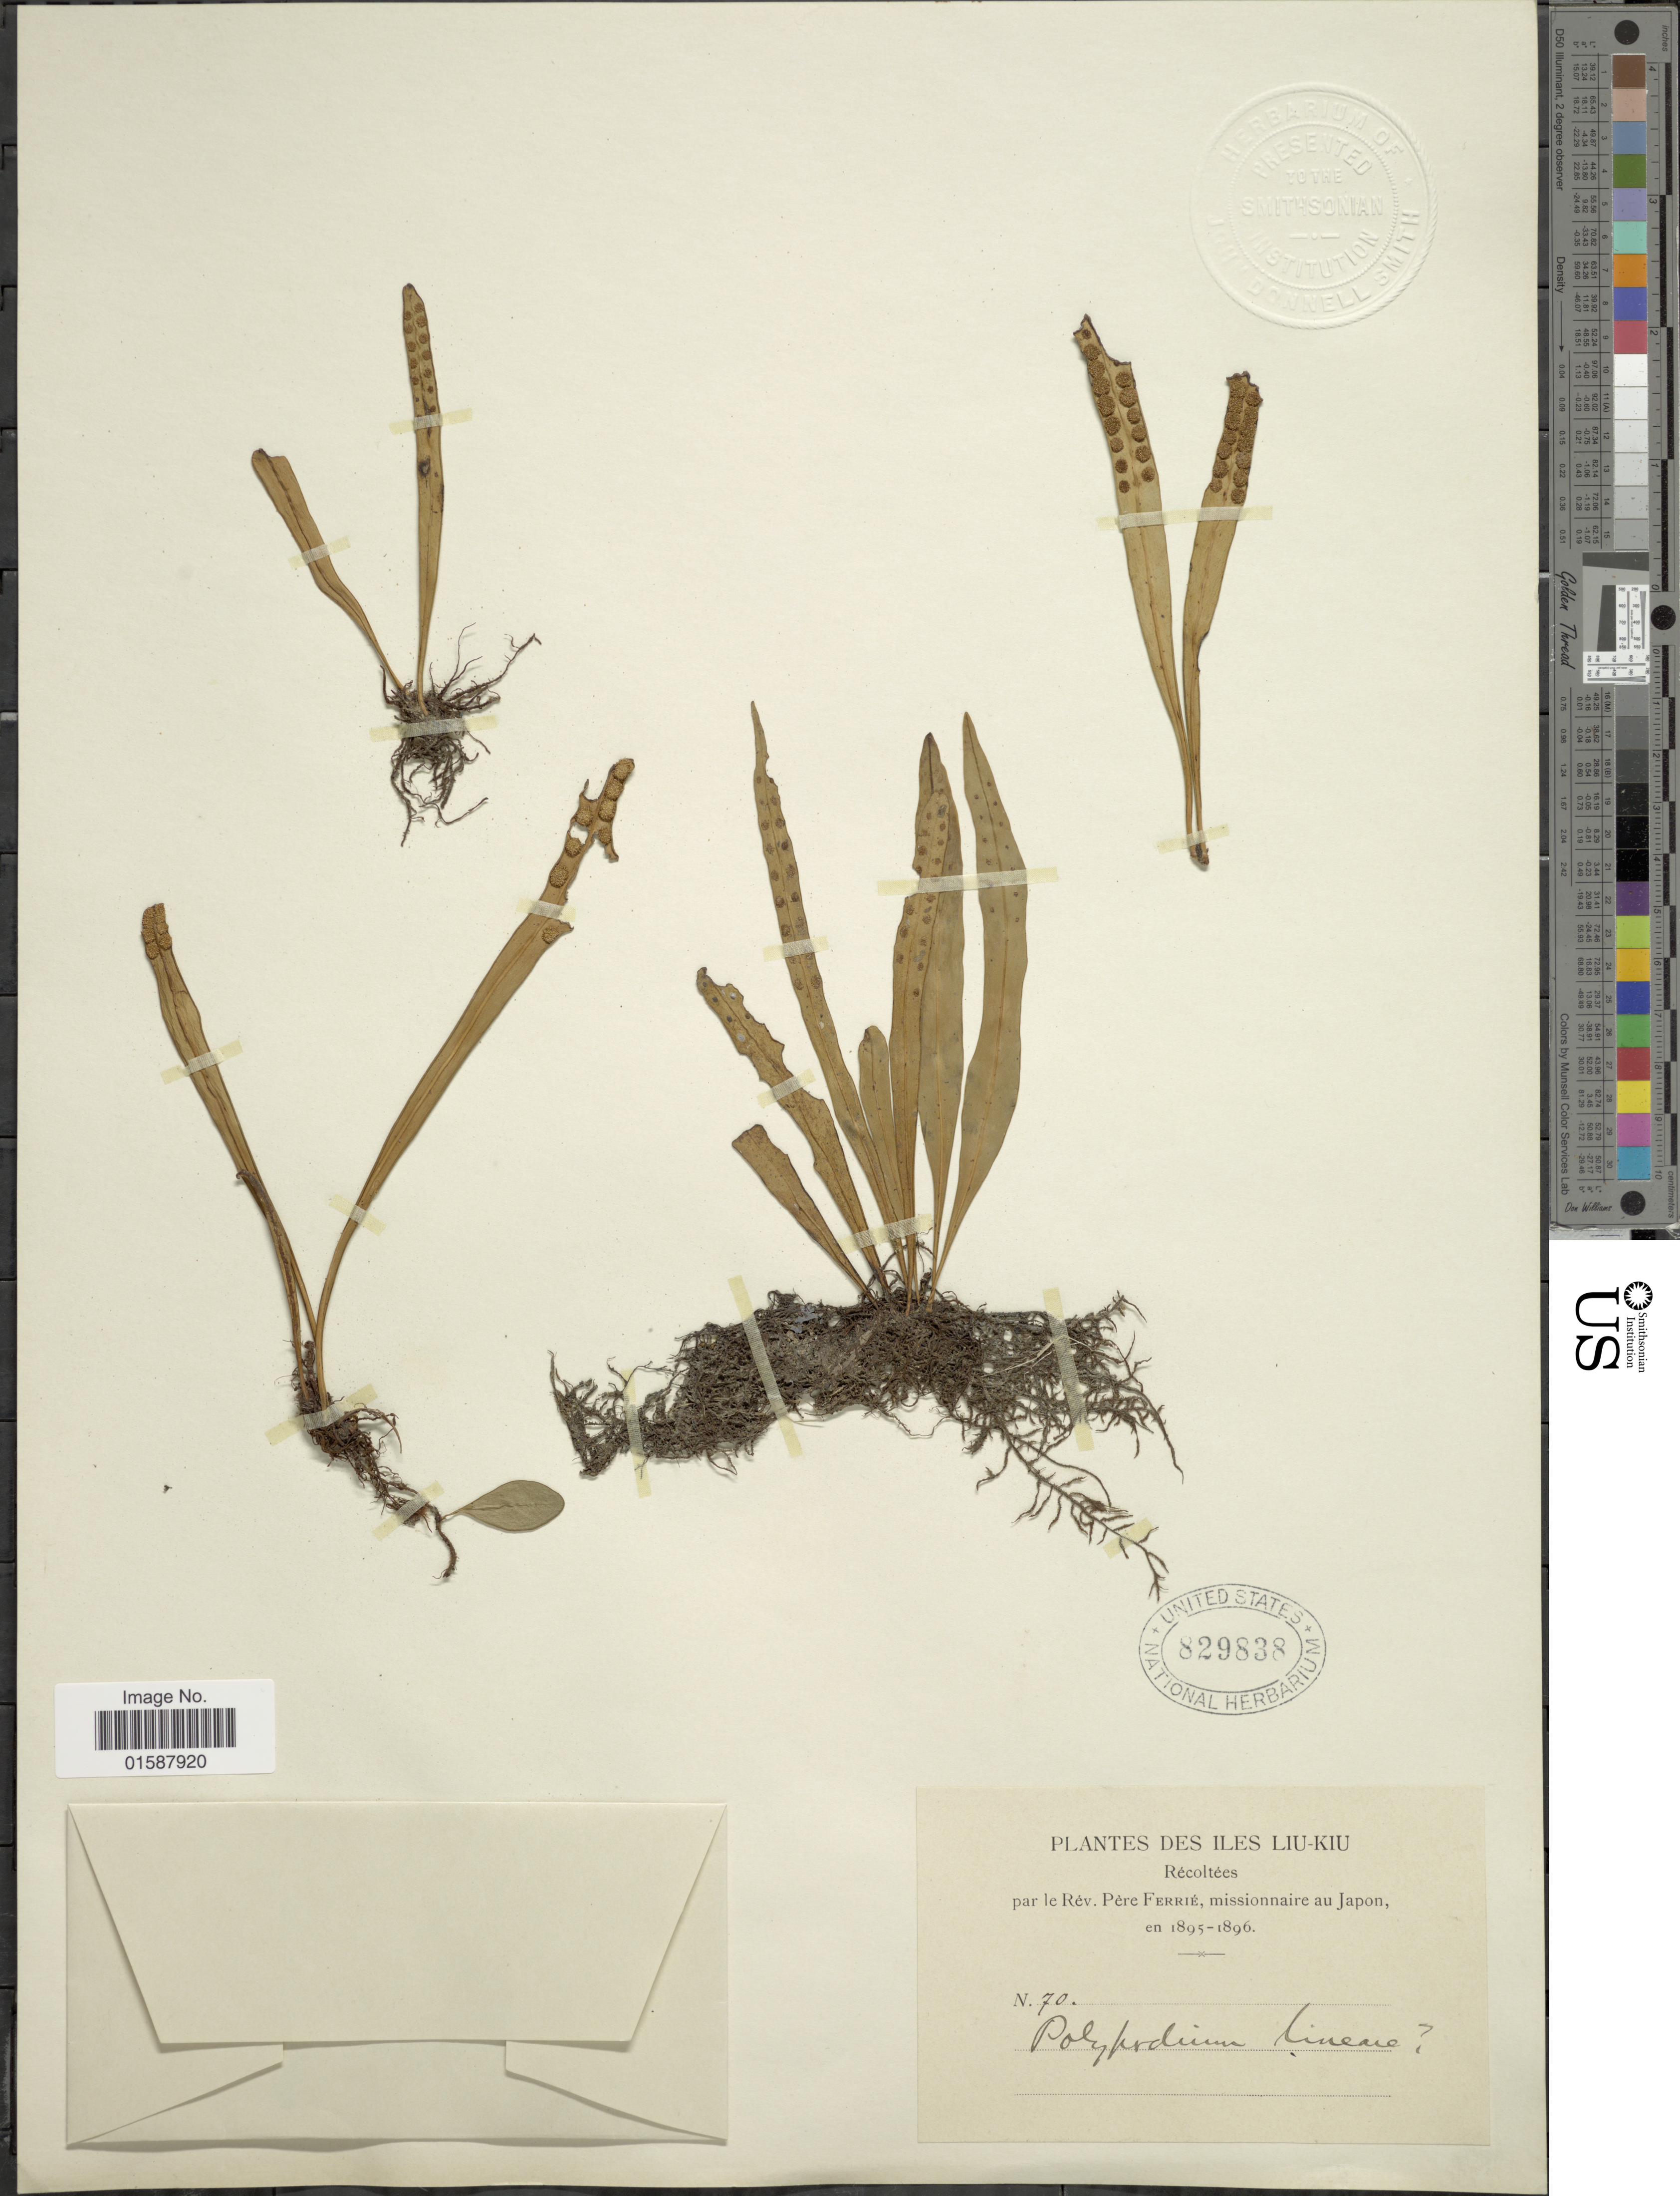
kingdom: Plantae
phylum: Tracheophyta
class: Polypodiopsida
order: Polypodiales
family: Polypodiaceae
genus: Lepisorus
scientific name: Lepisorus thunbergianus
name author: (Kaulf.) Ching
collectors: P. Ferrié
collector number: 70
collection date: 1895/1896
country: Japan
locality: Iles Liu-Kiu. Japon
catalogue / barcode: US 829838